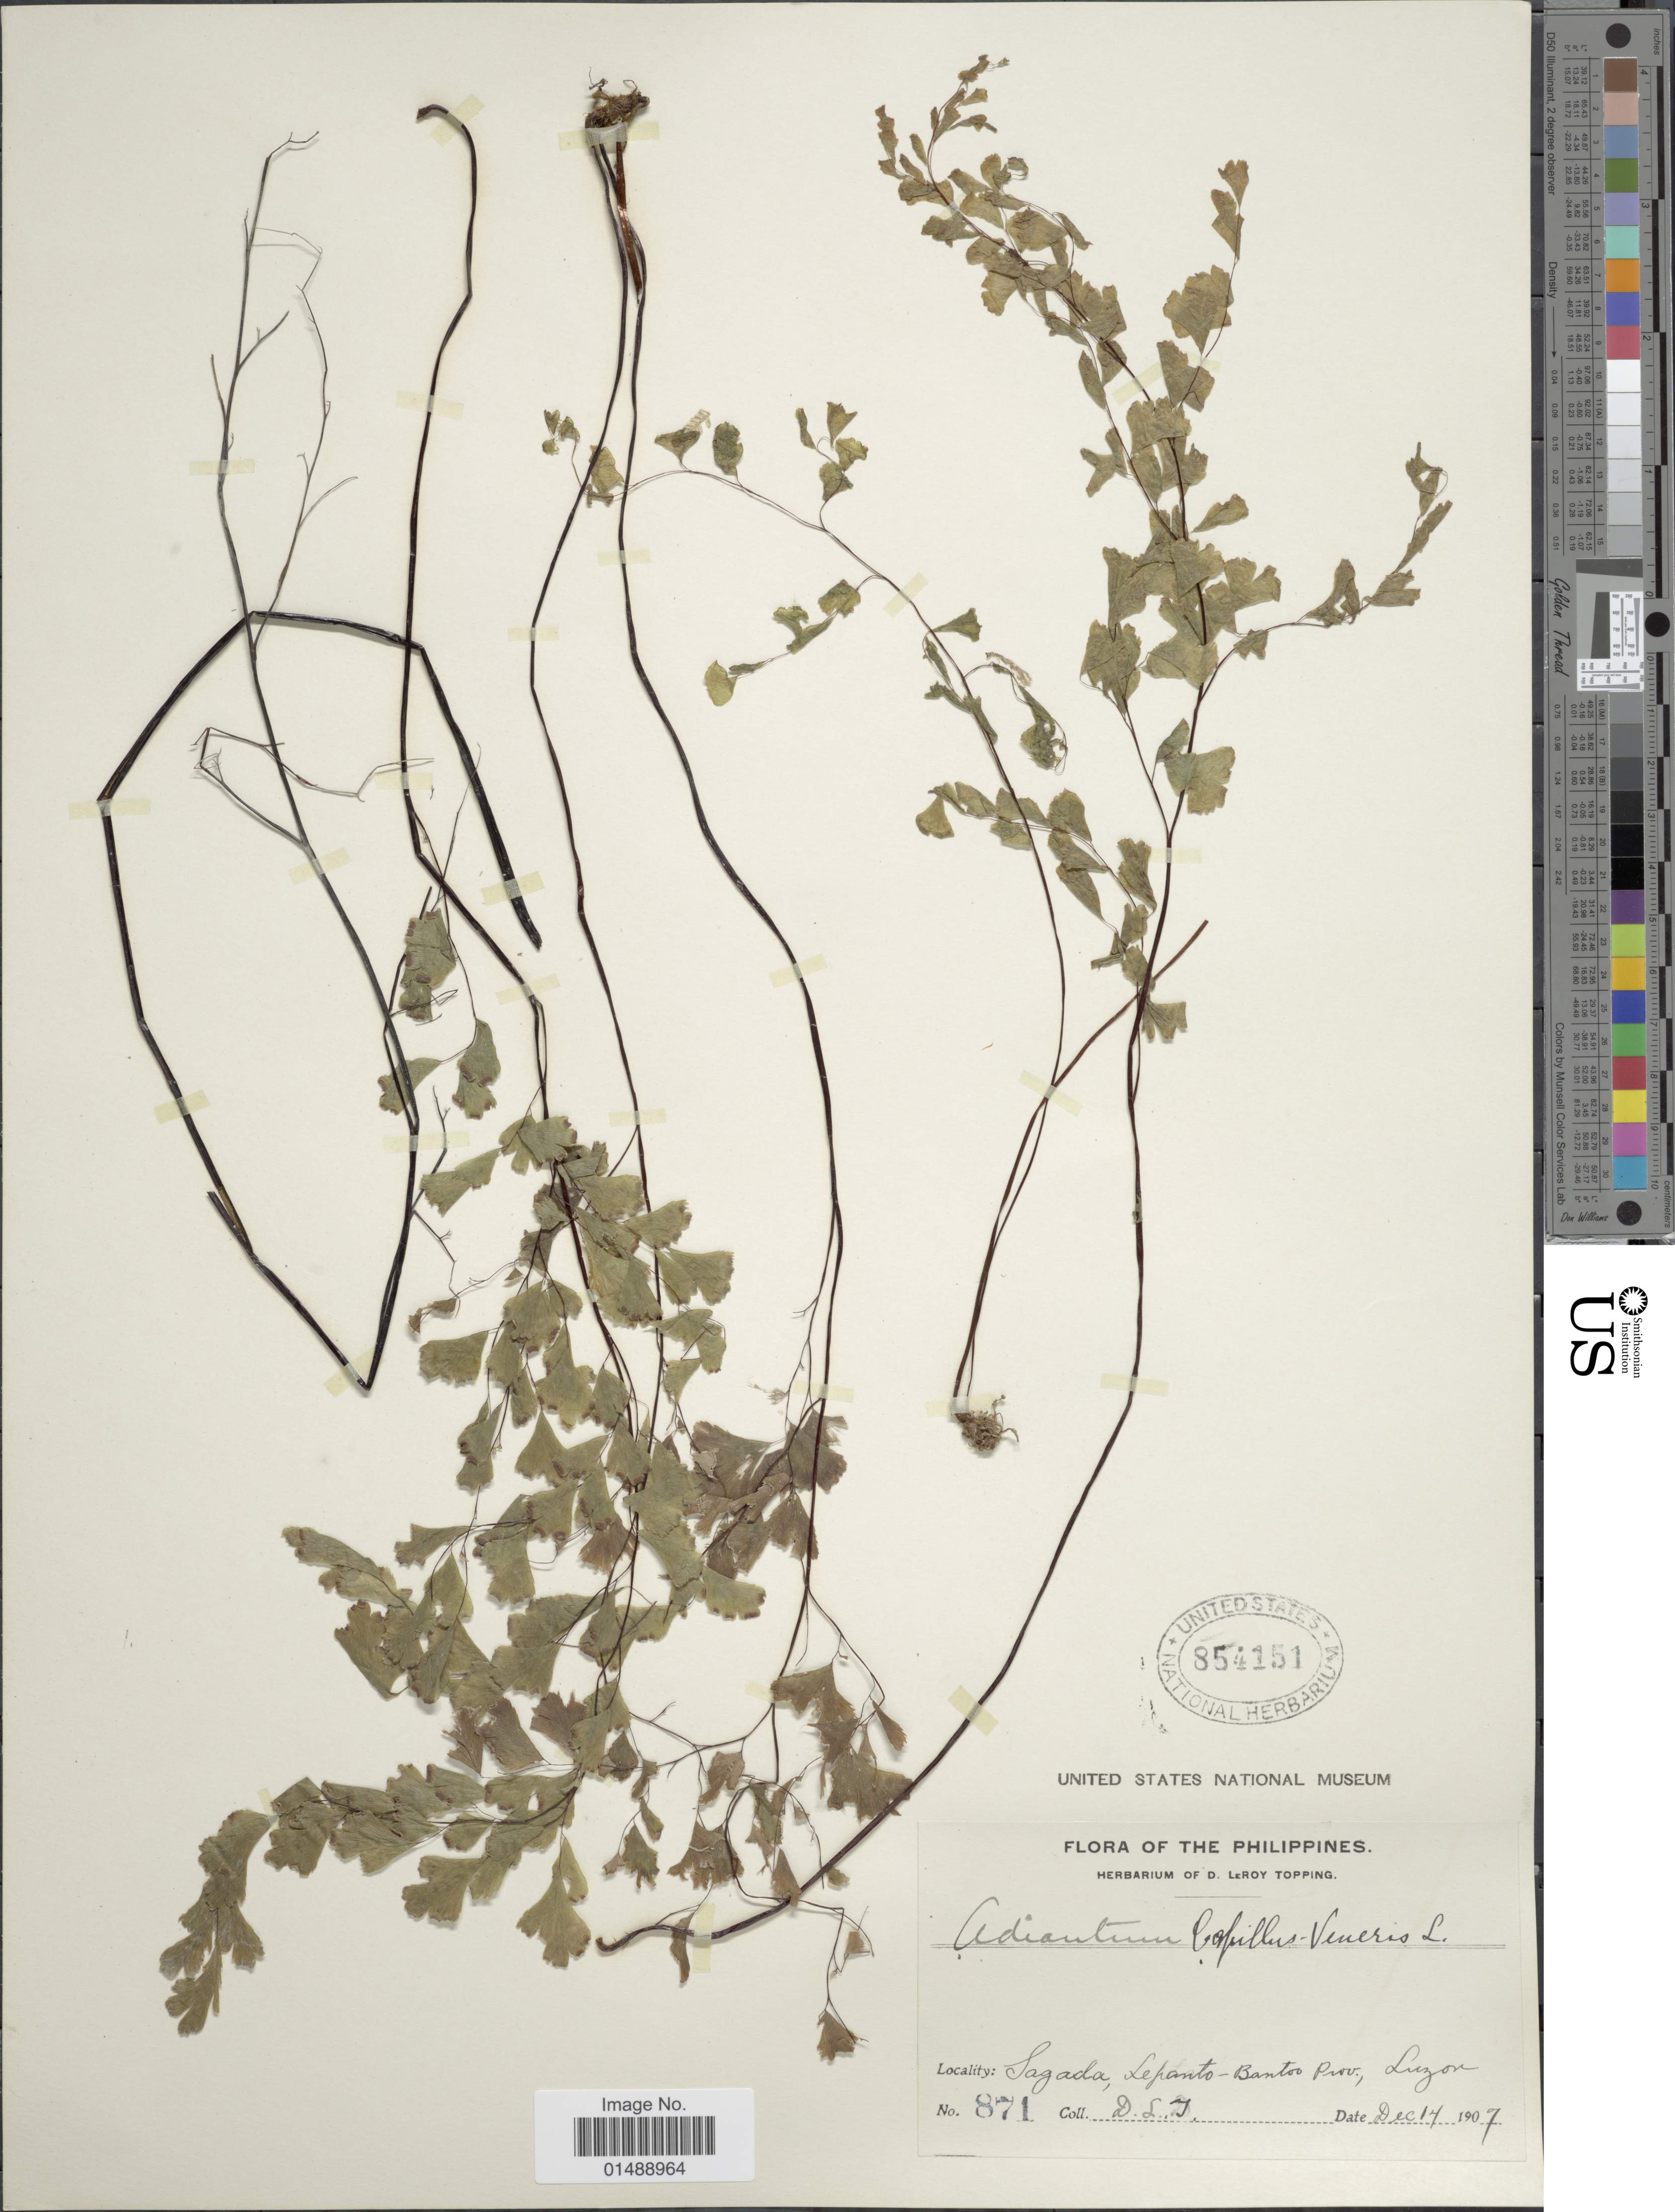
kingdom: Plantae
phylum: Tracheophyta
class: Polypodiopsida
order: Polypodiales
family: Pteridaceae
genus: Adiantum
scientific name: Adiantum capillus-veneris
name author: L.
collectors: D. L. Topping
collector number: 871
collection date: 1907-12-14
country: Philippines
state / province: Cordillera (Administrative Region)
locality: Flora of the Philippines, Sagada, Lepanto-Bantoc Prov., Luzon.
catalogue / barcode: US 854151